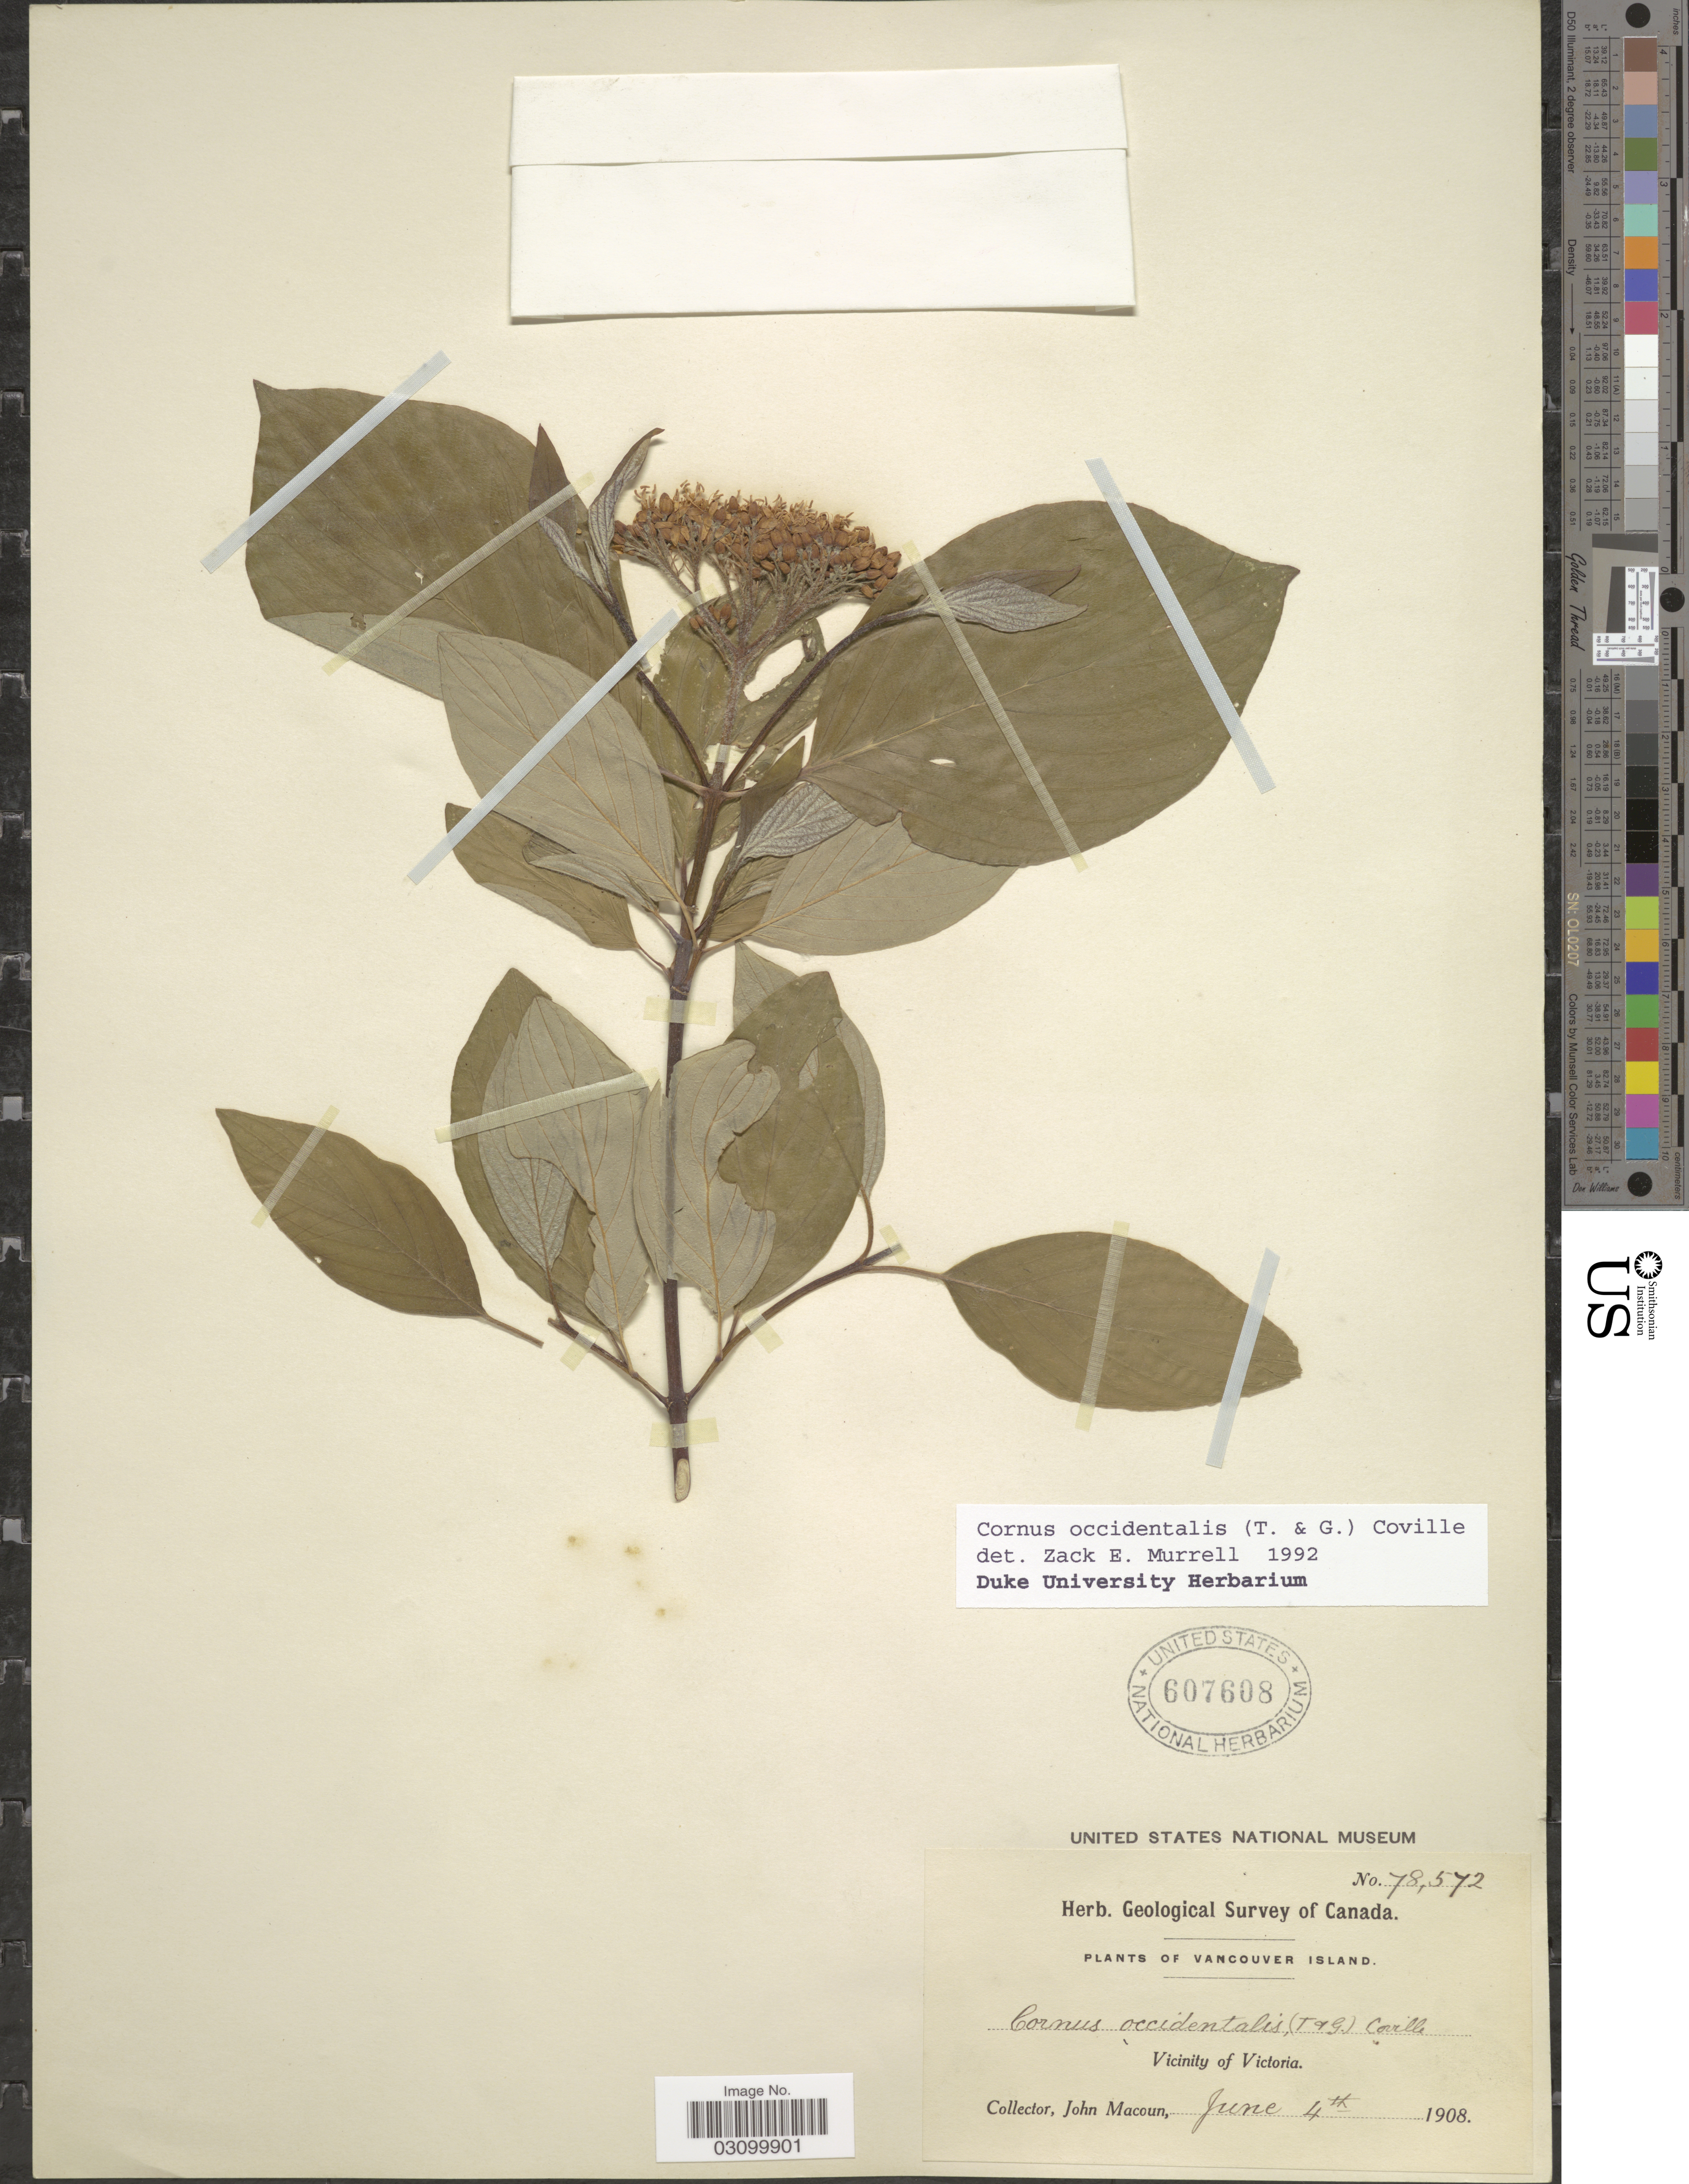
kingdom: Plantae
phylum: Tracheophyta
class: Magnoliopsida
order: Cornales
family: Cornaceae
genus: Cornus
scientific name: Cornus occidentalis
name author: (Torr. & A. Gray) Coville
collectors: J. Macoun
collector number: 78572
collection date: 1908-06-04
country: Canada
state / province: British Columbia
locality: Vancouver Island. Vicinity of Victoria.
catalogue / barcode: US 607608